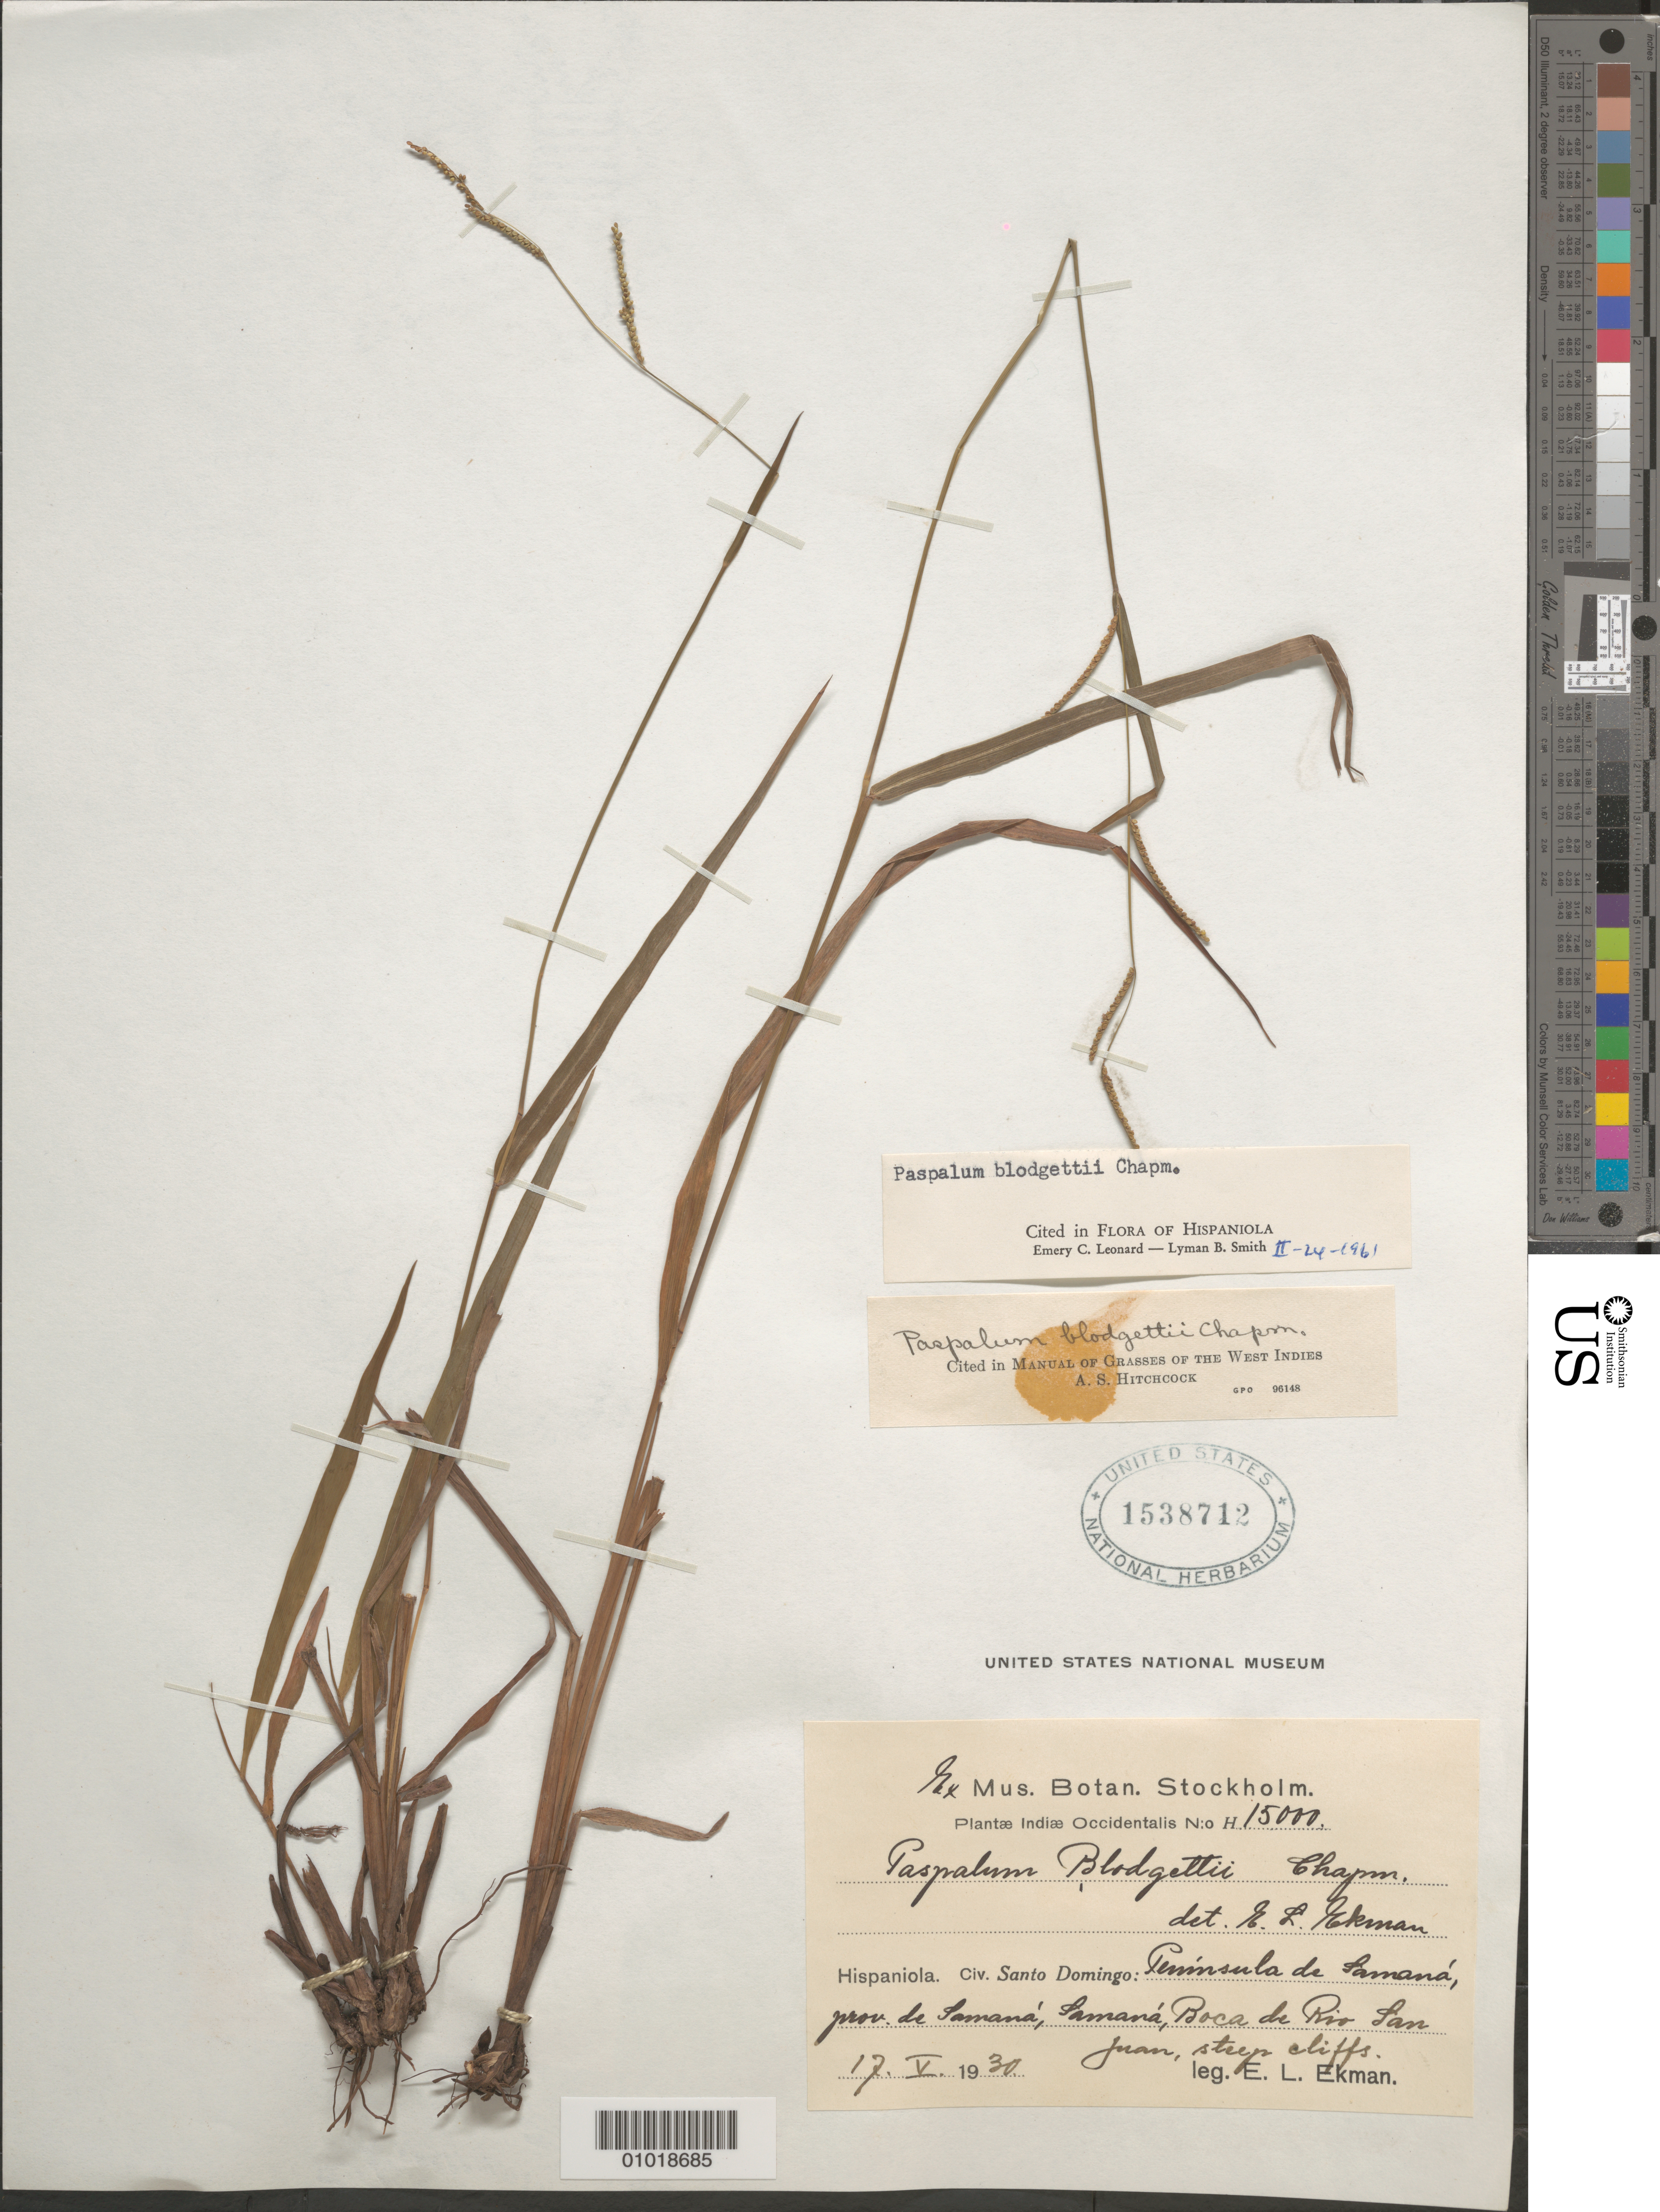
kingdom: Plantae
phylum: Tracheophyta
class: Liliopsida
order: Poales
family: Poaceae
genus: Paspalum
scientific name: Paspalum blodgettii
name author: Chapm.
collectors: E. L. Ekman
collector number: H 15000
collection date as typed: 17 May 1930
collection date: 1930-05-17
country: Dominican Republic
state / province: Distrito Nacional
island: Hispaniola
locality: Peninsula de Samana, prov. de Samana, samana, Boca de Rio San Juan, steep cliffs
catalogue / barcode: US 1538712